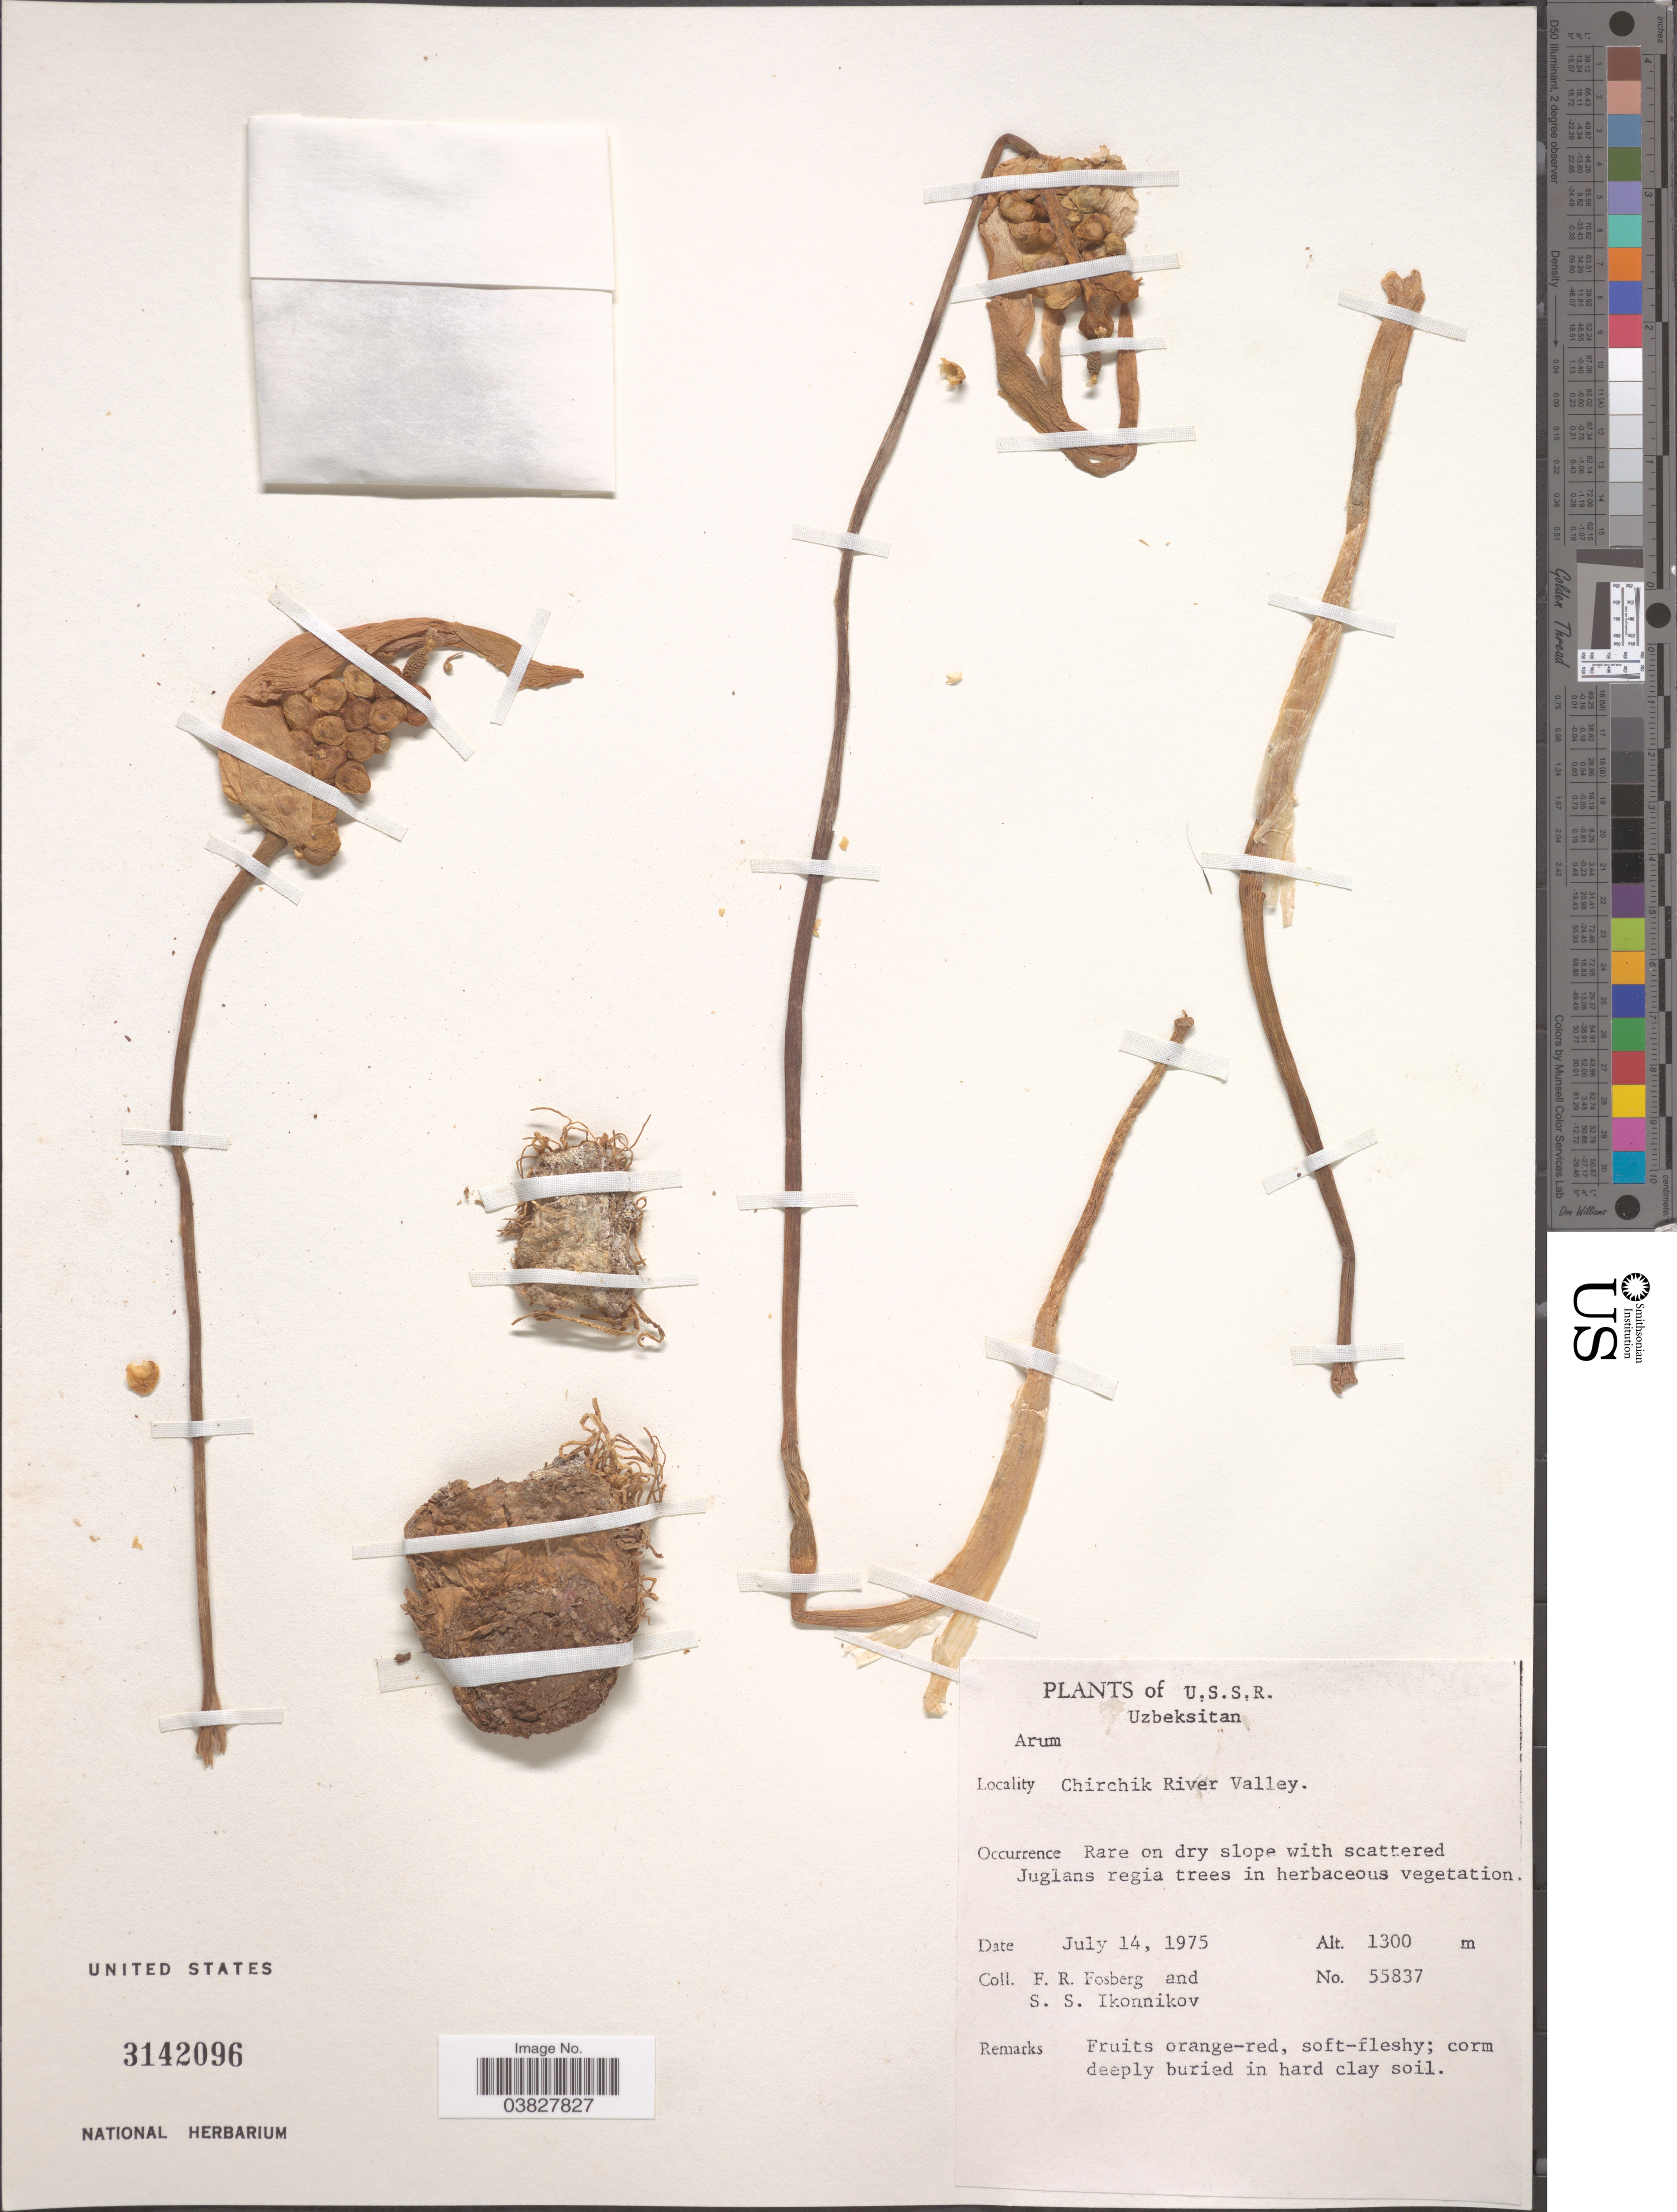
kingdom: Plantae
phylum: Tracheophyta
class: Liliopsida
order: Alismatales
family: Araceae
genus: Arum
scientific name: Arum sp.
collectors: F. R. Fosberg & S. Ikonnikov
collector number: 55837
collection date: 1975-07-14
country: Uzbekistan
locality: U.S.S.R. Uzbeksitan. Chirchik River Valley.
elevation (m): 1300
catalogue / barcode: US 3142096